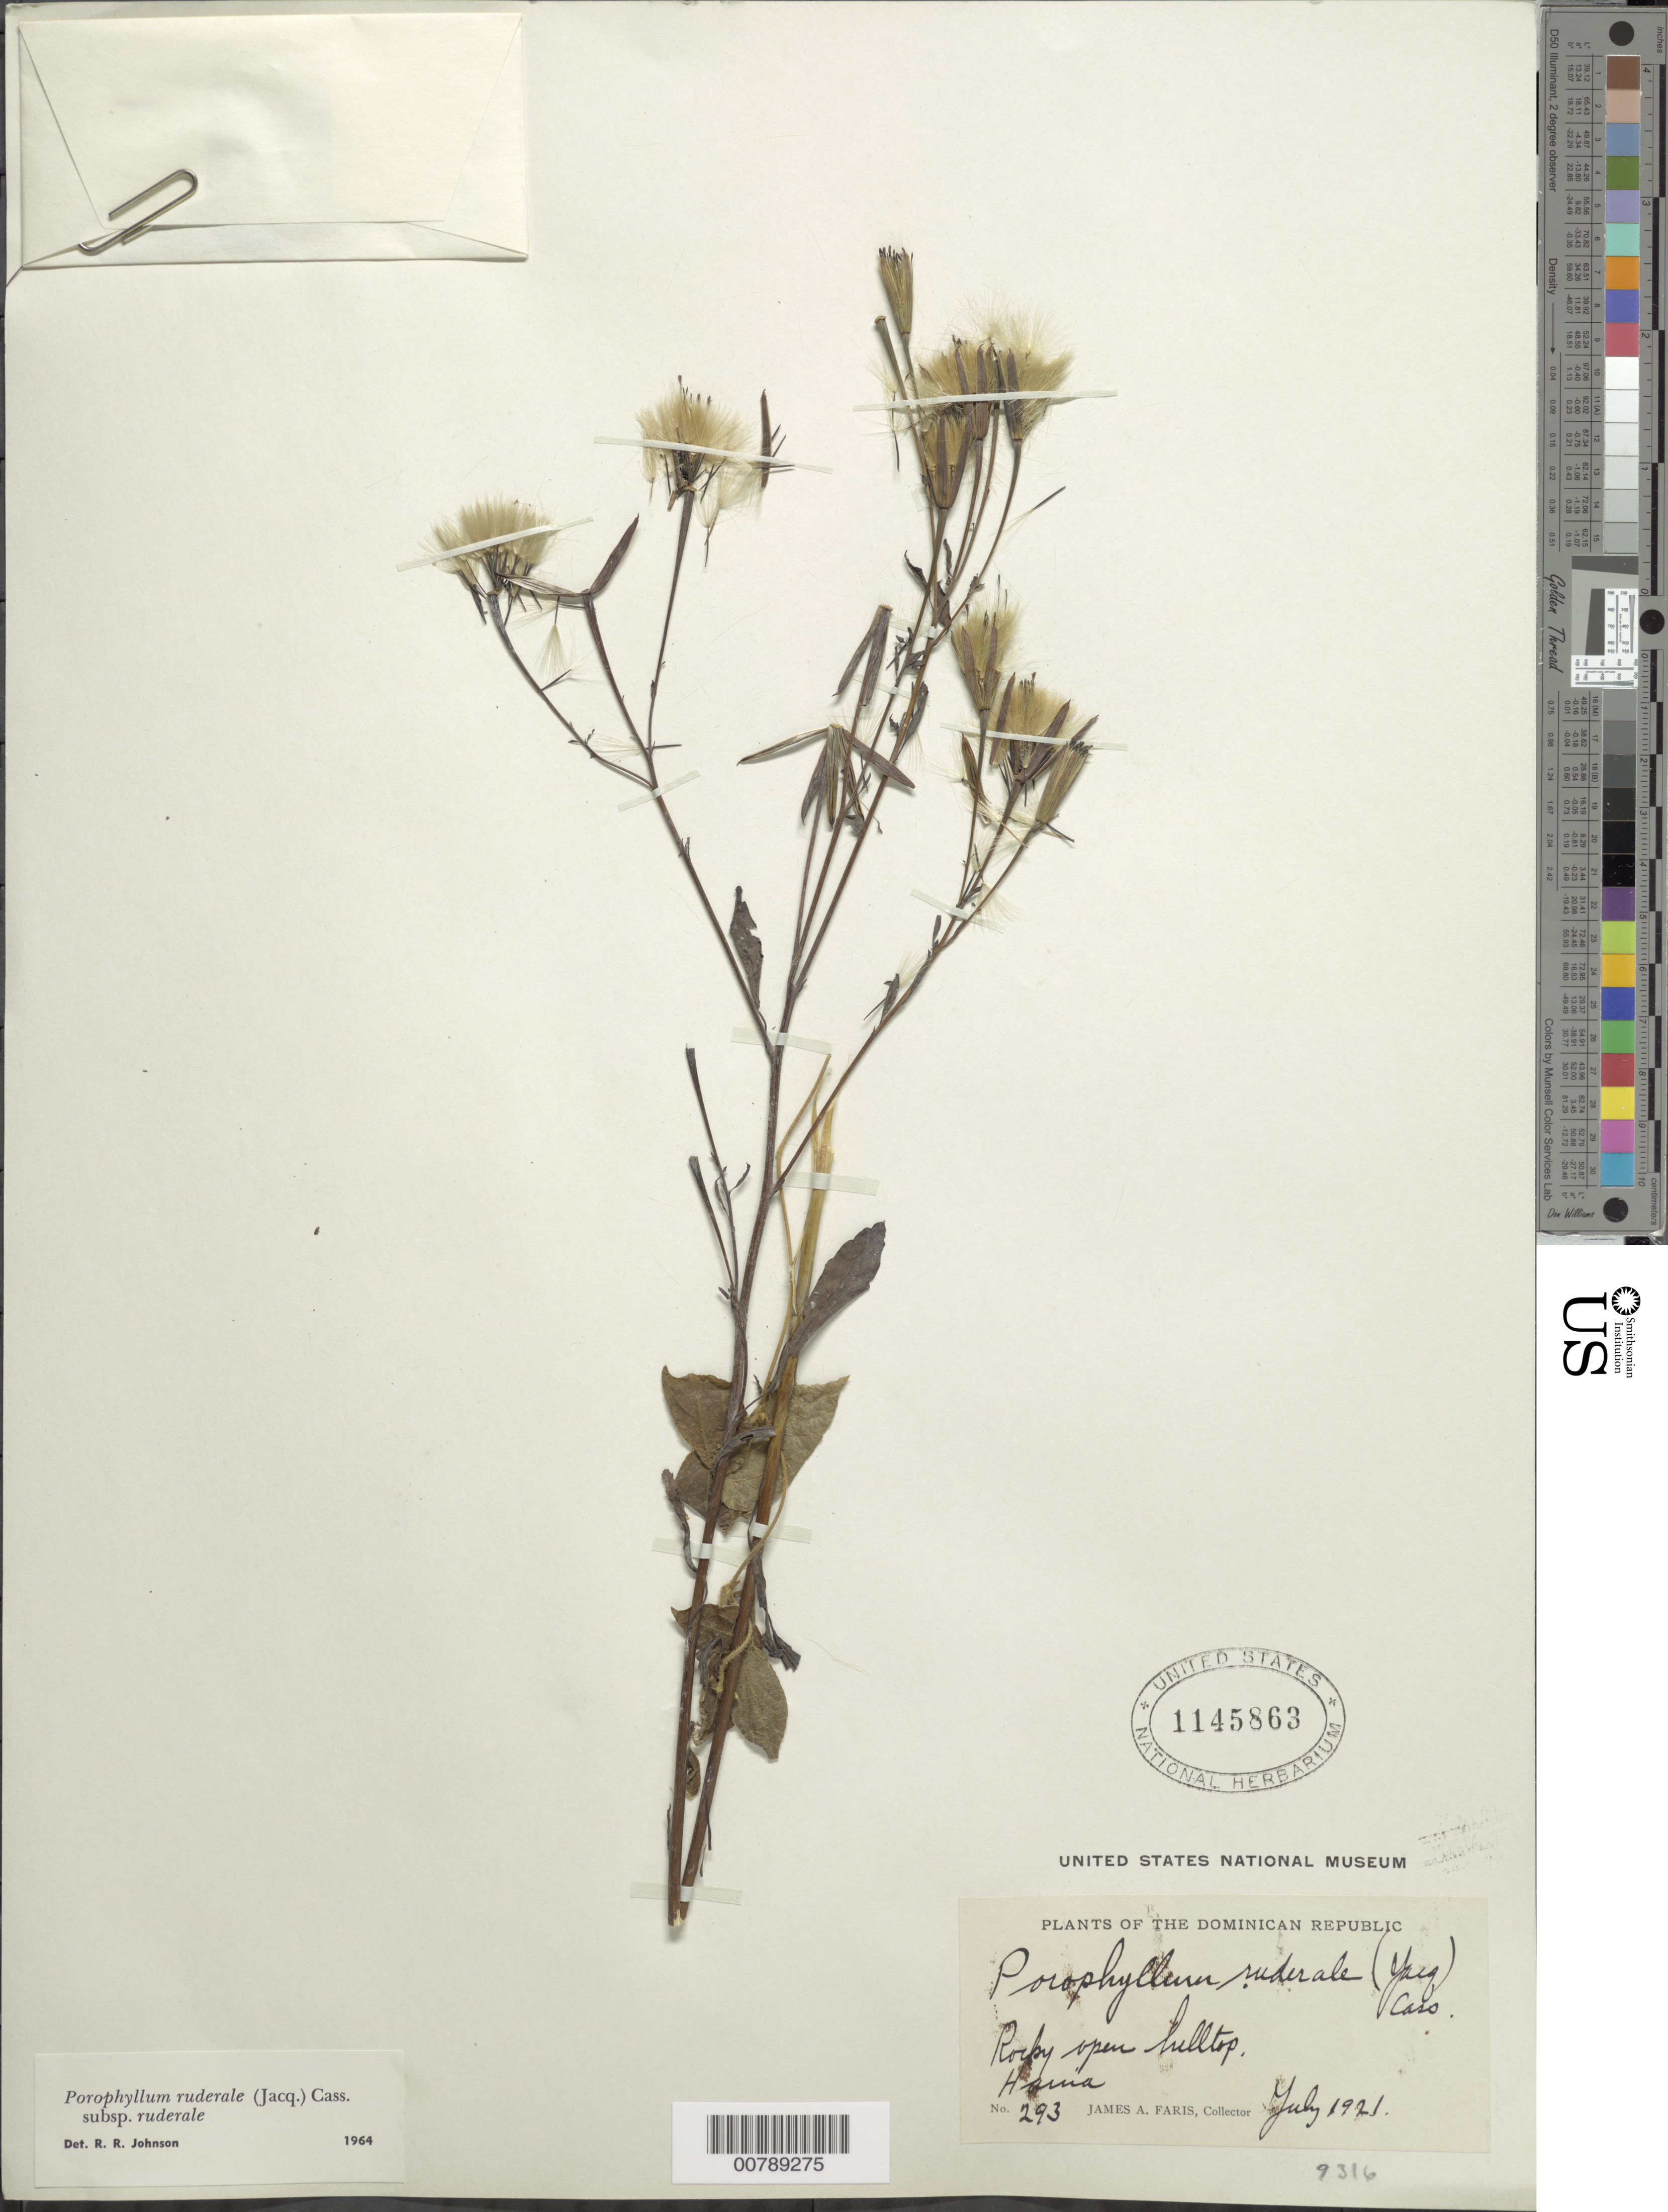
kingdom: Plantae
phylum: Tracheophyta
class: Magnoliopsida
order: Asterales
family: Asteraceae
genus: Porophyllum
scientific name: Porophyllum ruderale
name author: (Jacq.) Cass.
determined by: Johnson, R. R.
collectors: J. Faris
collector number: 293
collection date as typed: Jul 1921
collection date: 1921-07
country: Dominican Republic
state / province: San Cristóbal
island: Hispaniola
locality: Hania, rocky open hilltop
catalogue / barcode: US 1145863